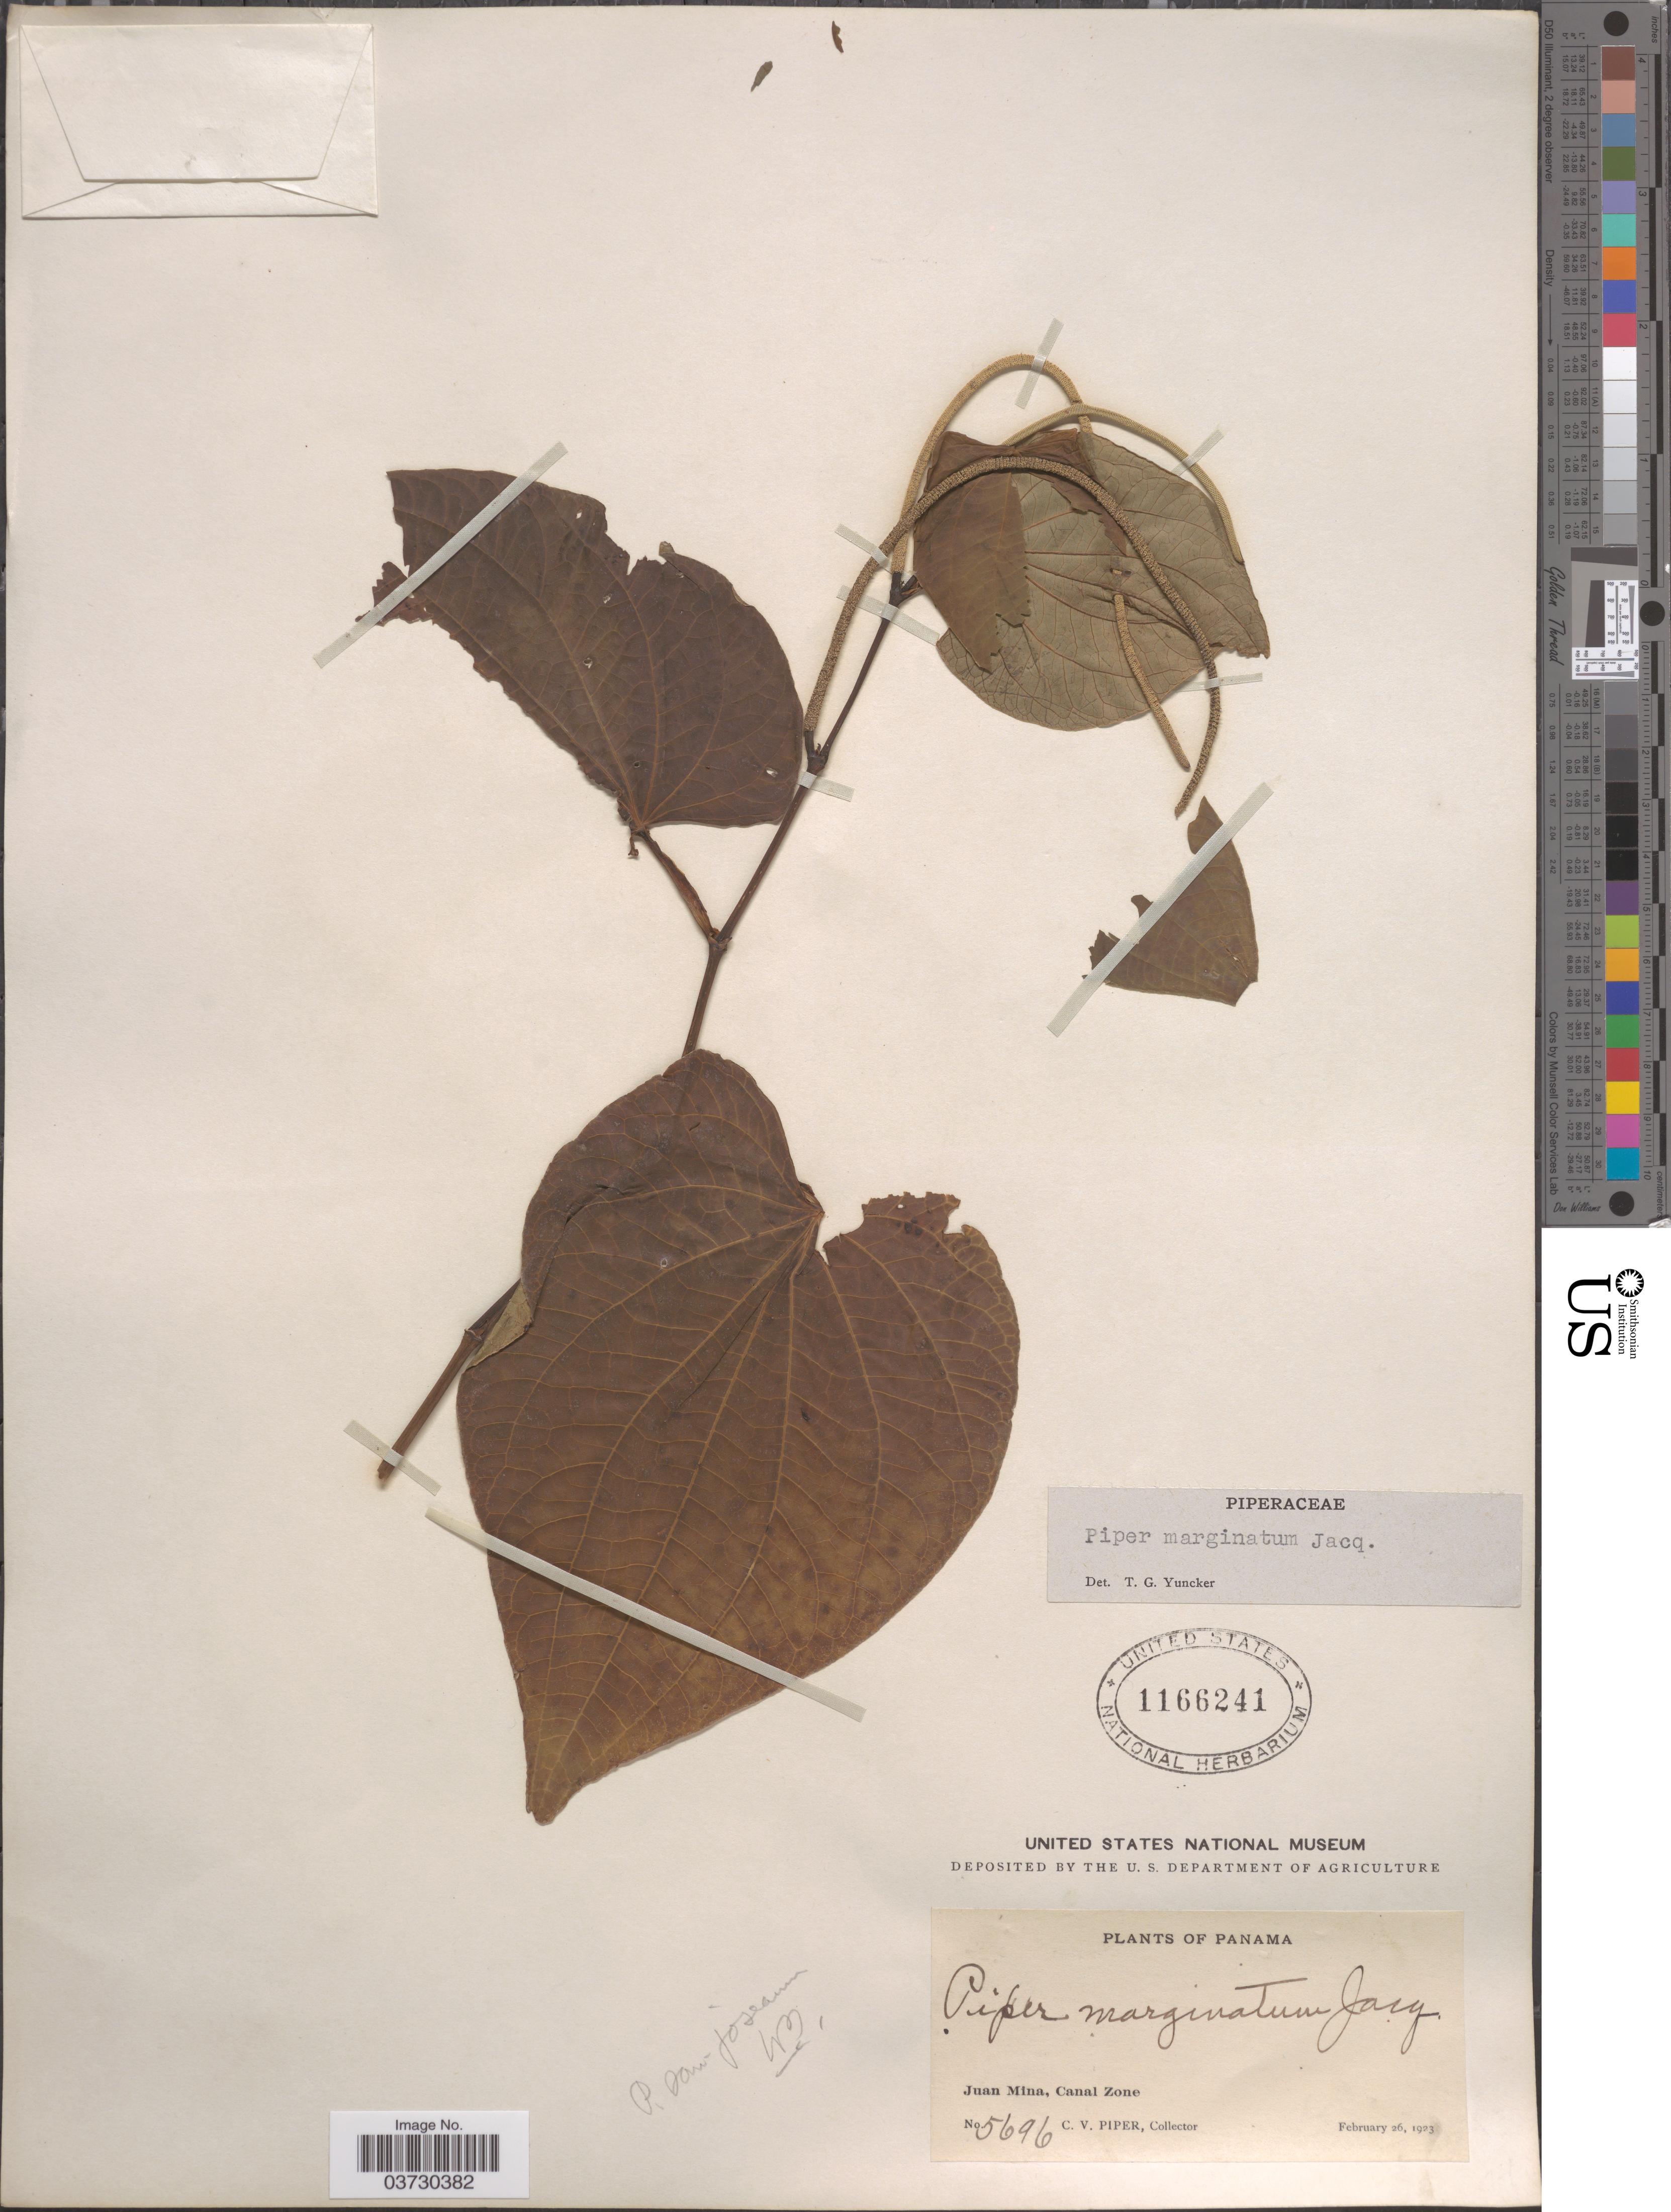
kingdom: Plantae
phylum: Tracheophyta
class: Magnoliopsida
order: Piperales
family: Piperaceae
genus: Piper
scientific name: Piper marginatum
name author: Jacq.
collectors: C. V. Piper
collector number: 5696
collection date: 1923-02-26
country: Panama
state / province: Colón / Panamá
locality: Juan Mina, Canal Zone.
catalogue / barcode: US 1166241